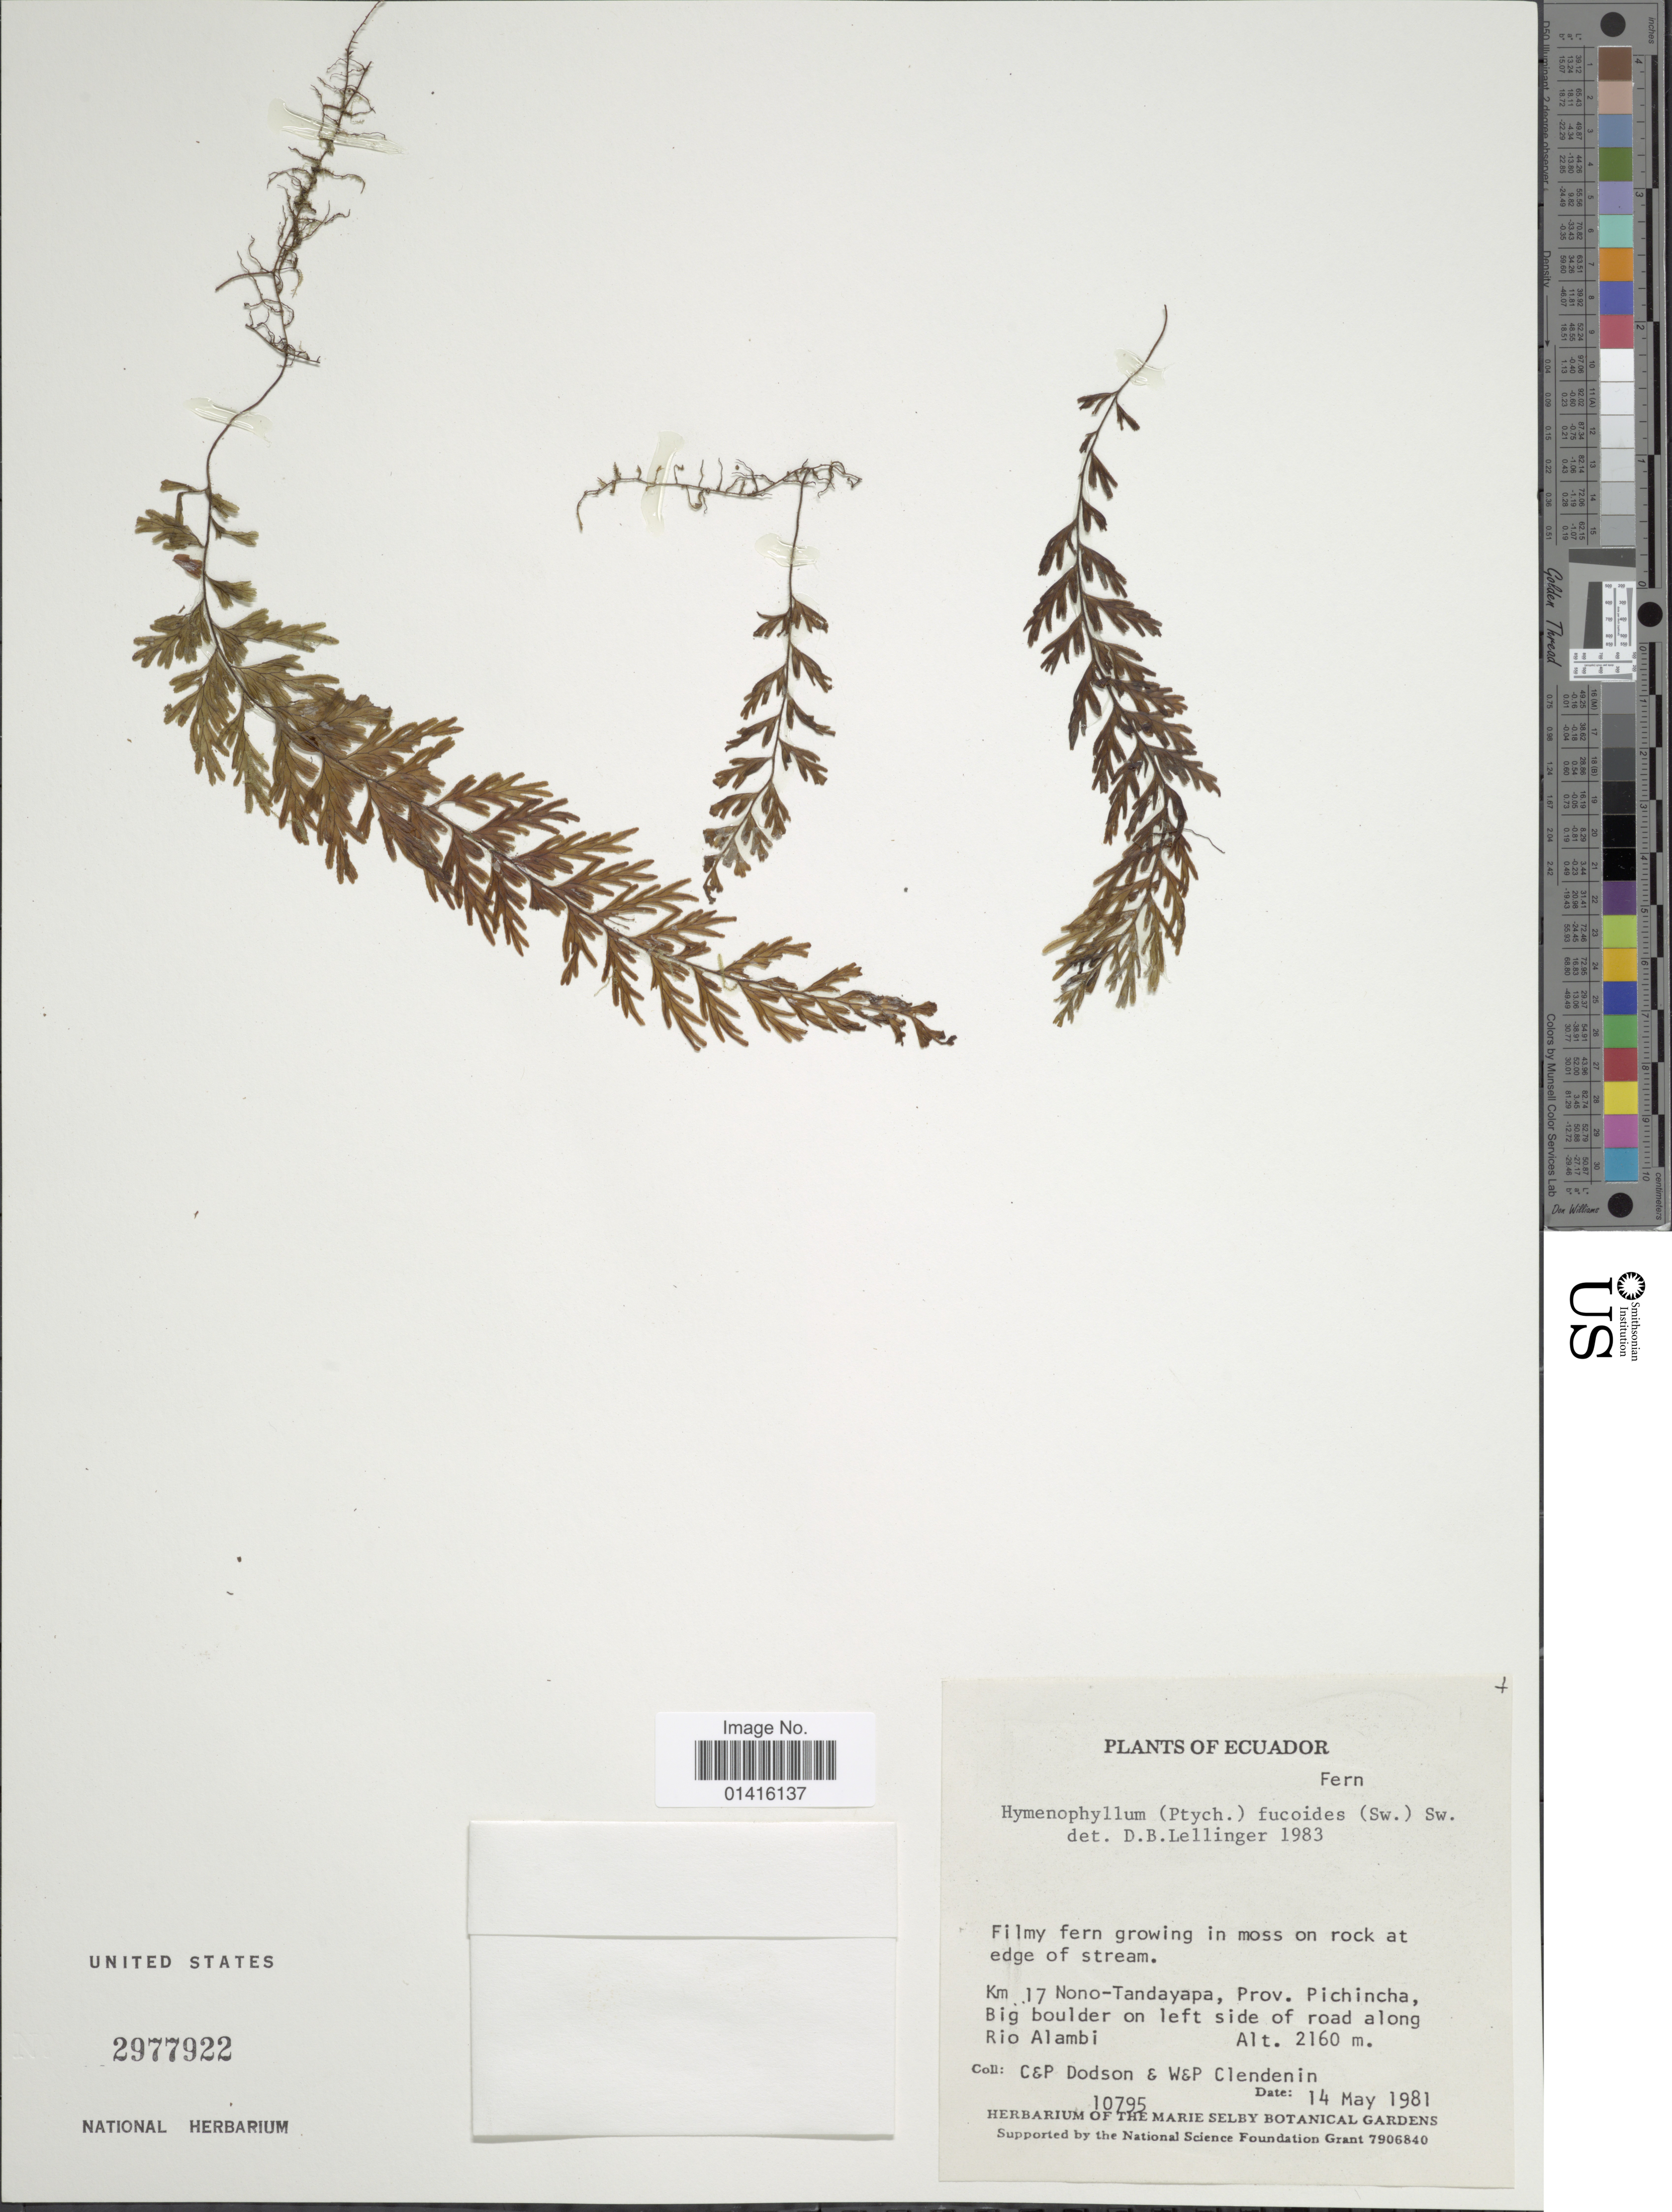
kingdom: Plantae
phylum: Tracheophyta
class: Polypodiopsida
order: Hymenophyllales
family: Hymenophyllaceae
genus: Hymenophyllum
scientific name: Hymenophyllum fucoides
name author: (Sw.) Sw.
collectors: C. Dodson, P. M. Dodson, W. Clendenin & P. Clendenin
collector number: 10795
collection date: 1981-05-14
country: Ecuador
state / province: Pichincha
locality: Km. 17 Nono-Tandayapa, Big boulder on left side of road along Rio Alambi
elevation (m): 2160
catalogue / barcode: US 2977922